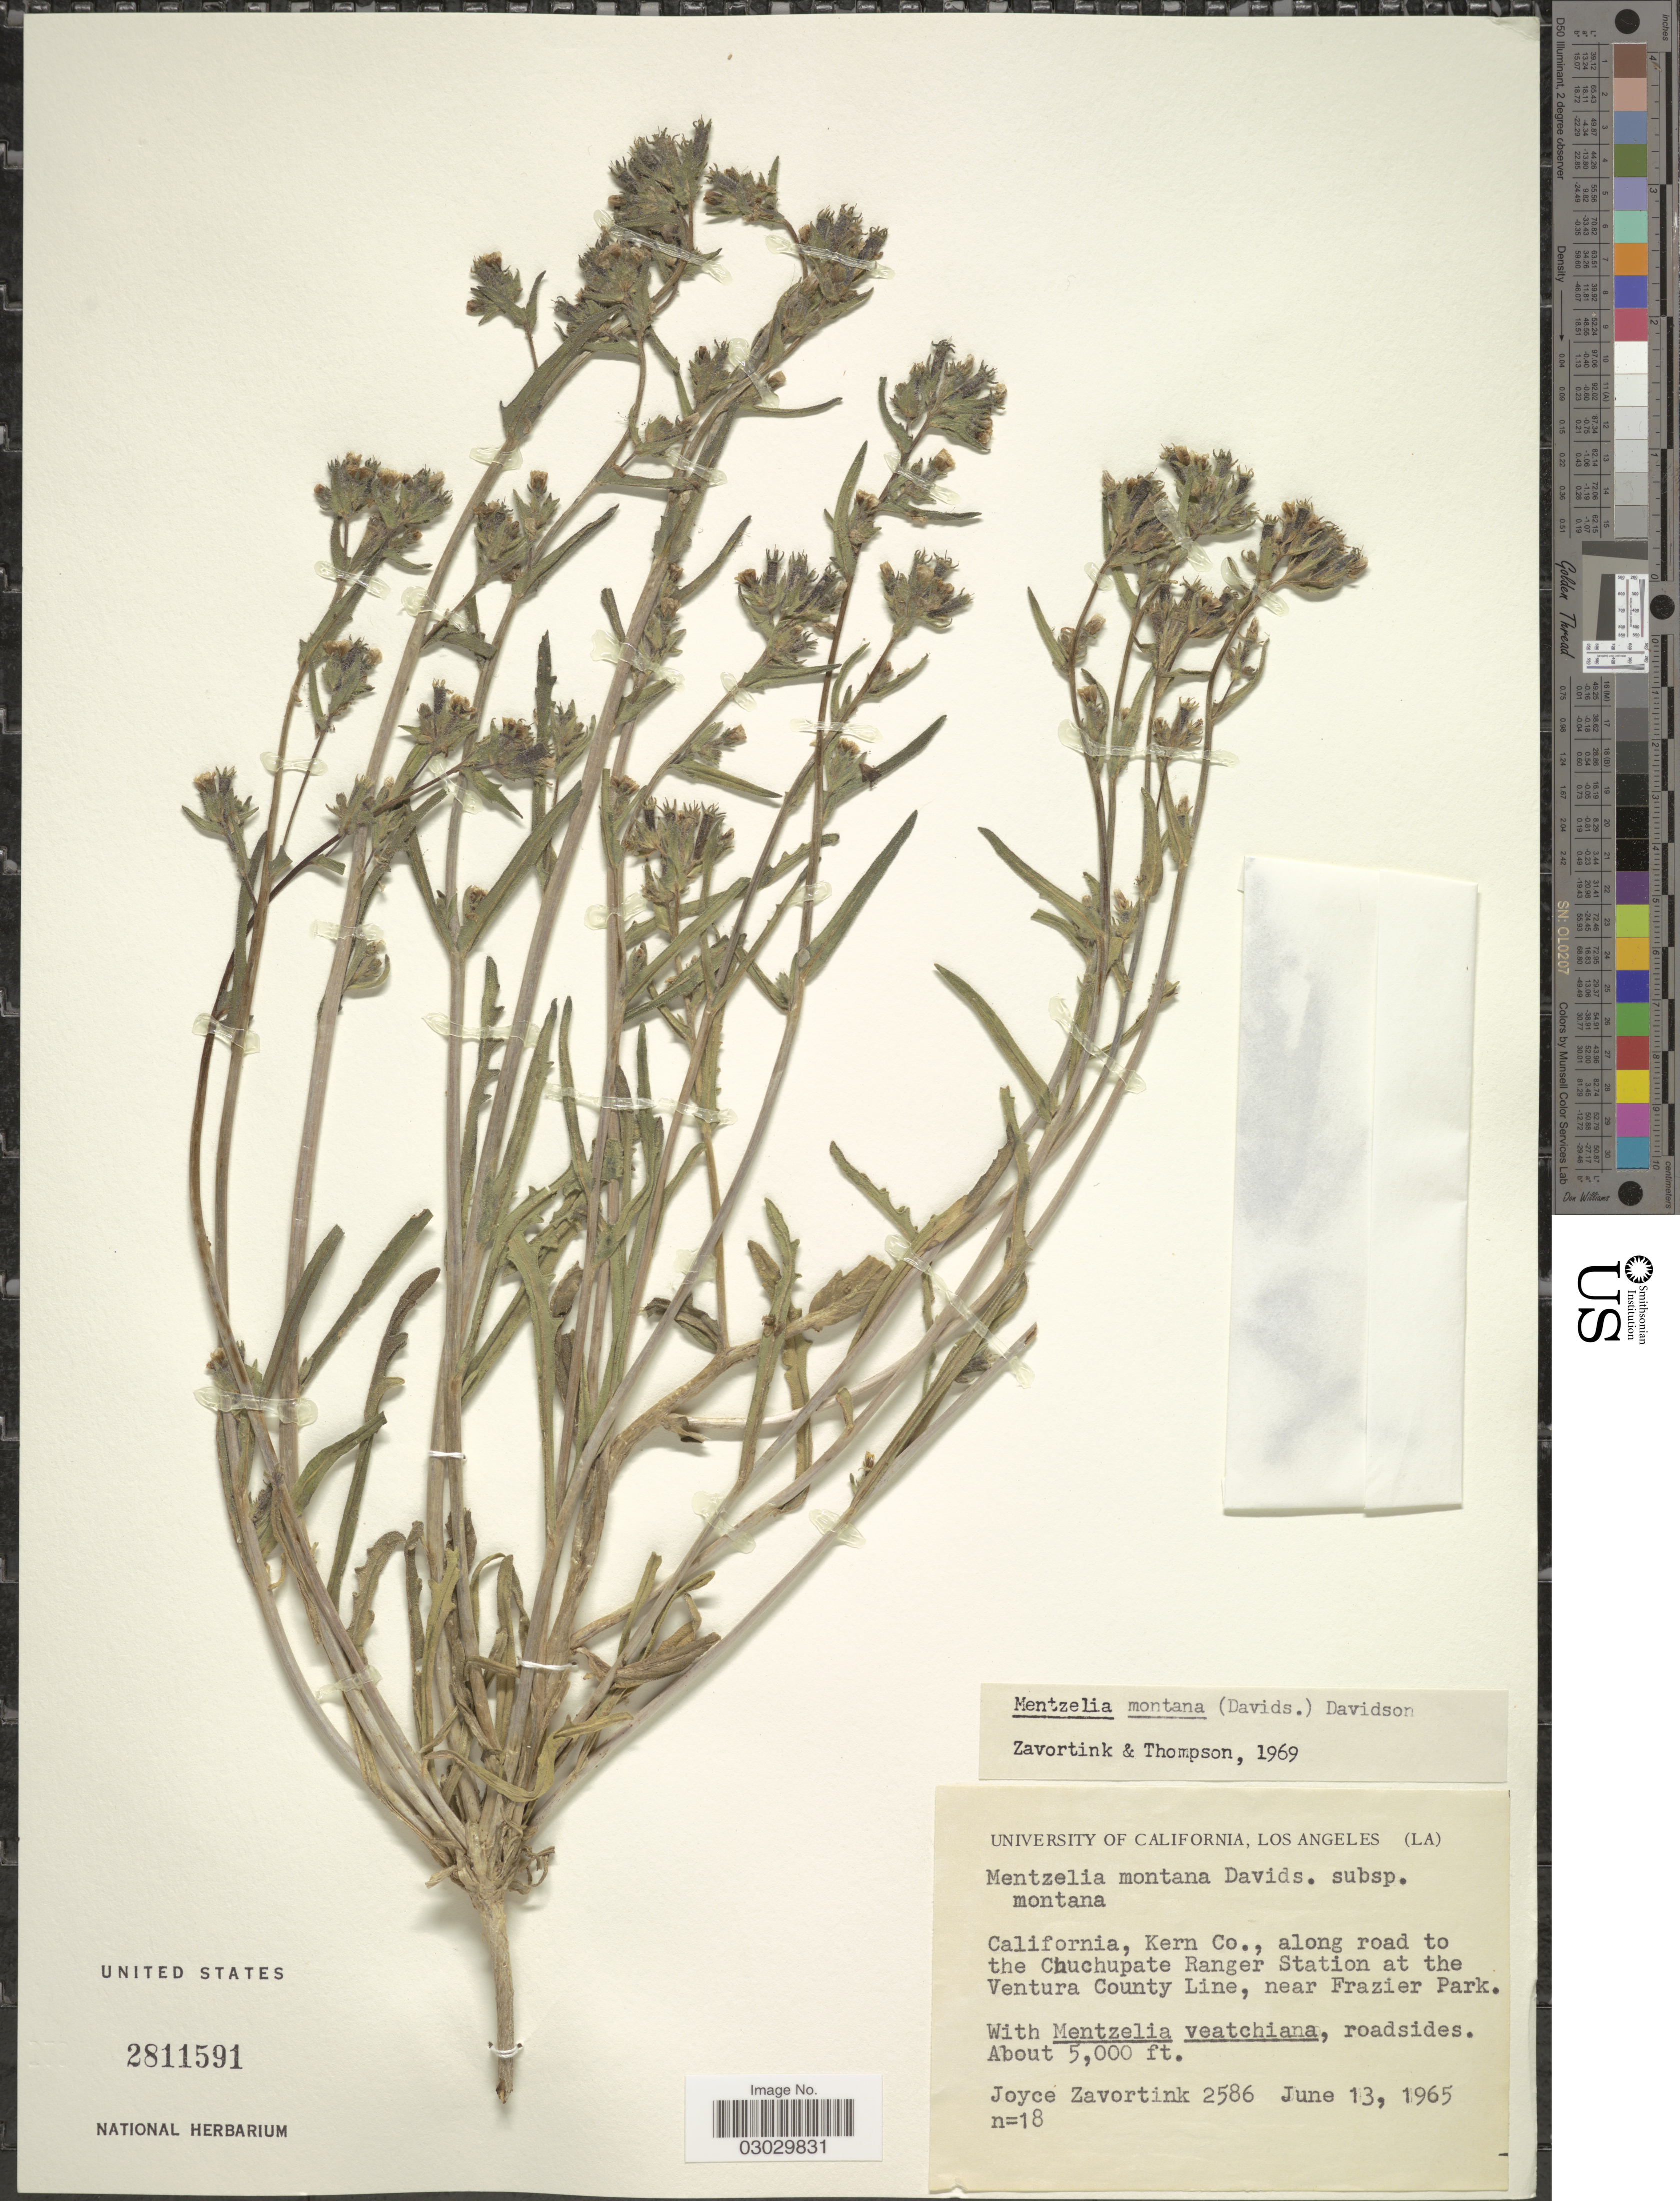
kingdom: Plantae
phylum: Tracheophyta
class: Magnoliopsida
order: Cornales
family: Loasaceae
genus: Mentzelia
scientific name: Mentzelia montana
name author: (Davidson) Davidson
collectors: J. Zavortink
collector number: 2586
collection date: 1965-06-13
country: United States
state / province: California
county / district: Ventura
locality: Kern Co., along road to the Chuchupate Ranger Station at the Ventura County Line, near Frazier Park.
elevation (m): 1524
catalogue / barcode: US 2811591